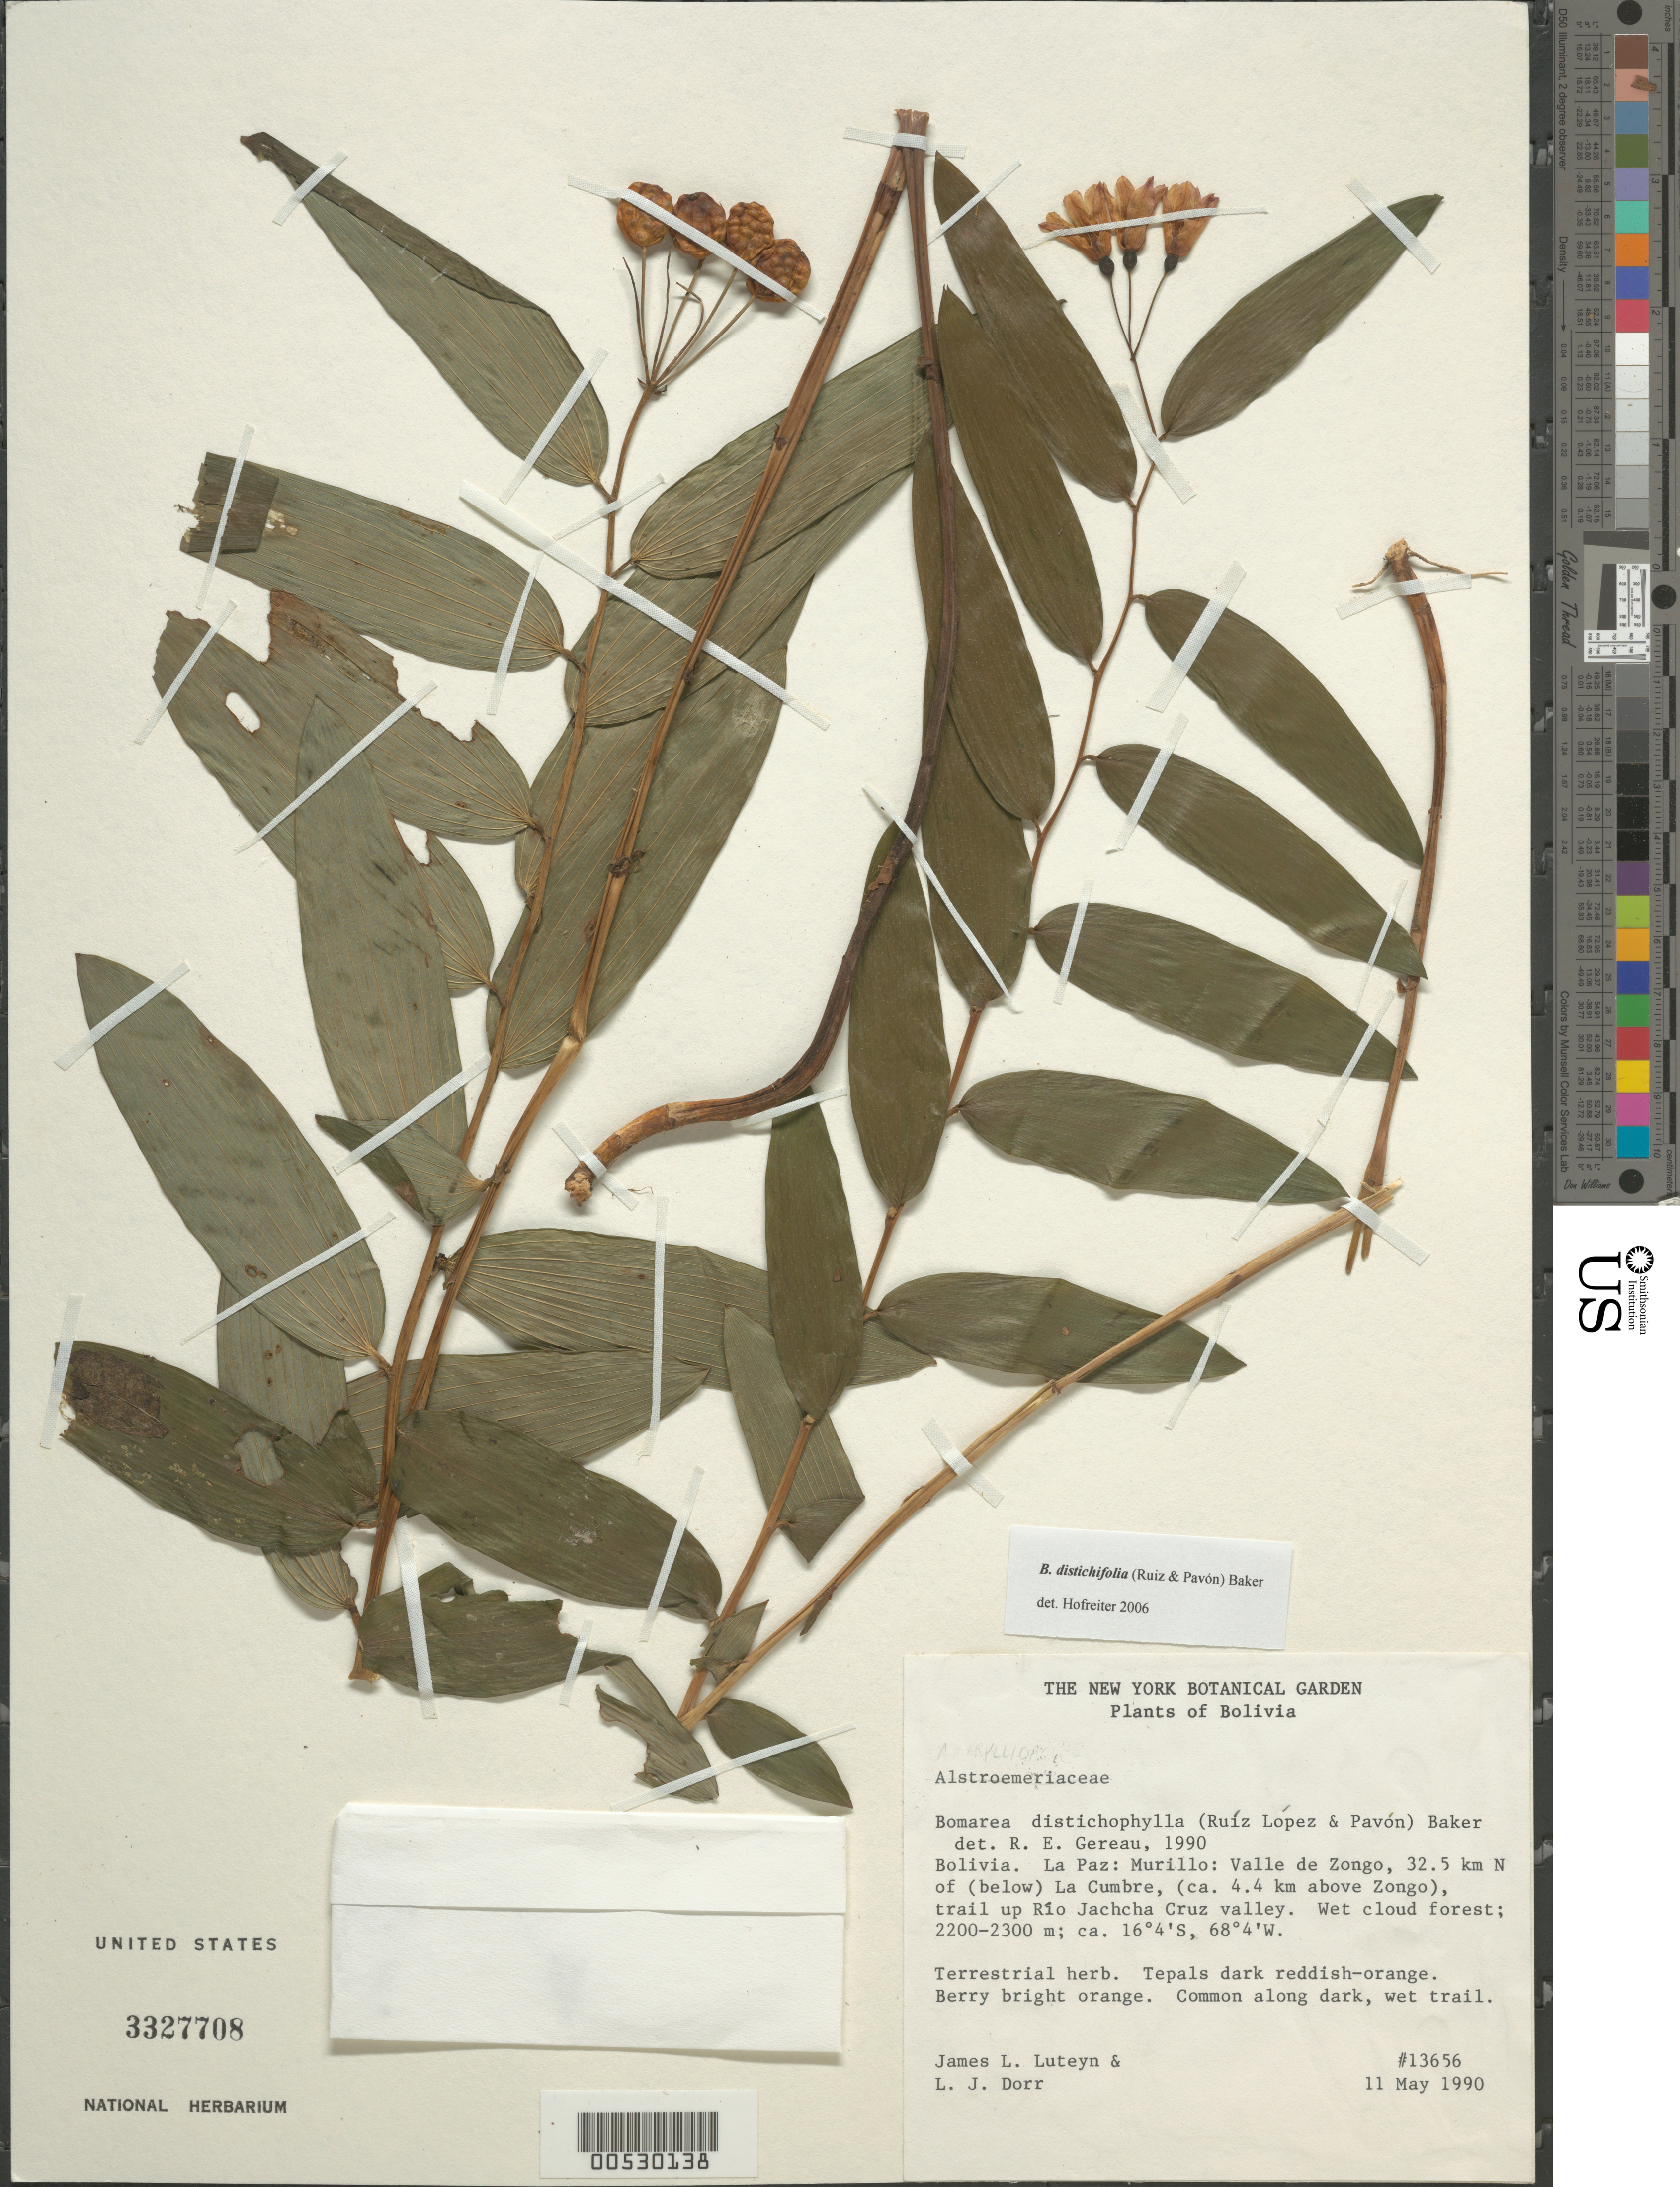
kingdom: Plantae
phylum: Tracheophyta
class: Liliopsida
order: Liliales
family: Alstroemeriaceae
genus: Bomarea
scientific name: Bomarea distichifolia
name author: (Ruiz & Pav.) Baker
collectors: J. L. Luteyn & L. J. Dorr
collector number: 13656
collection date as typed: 11 May 1990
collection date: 1990-05-11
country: Bolivia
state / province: La Paz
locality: Murillo, Valle de Zongo, la Cumbe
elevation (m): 2200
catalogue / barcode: US 3327708